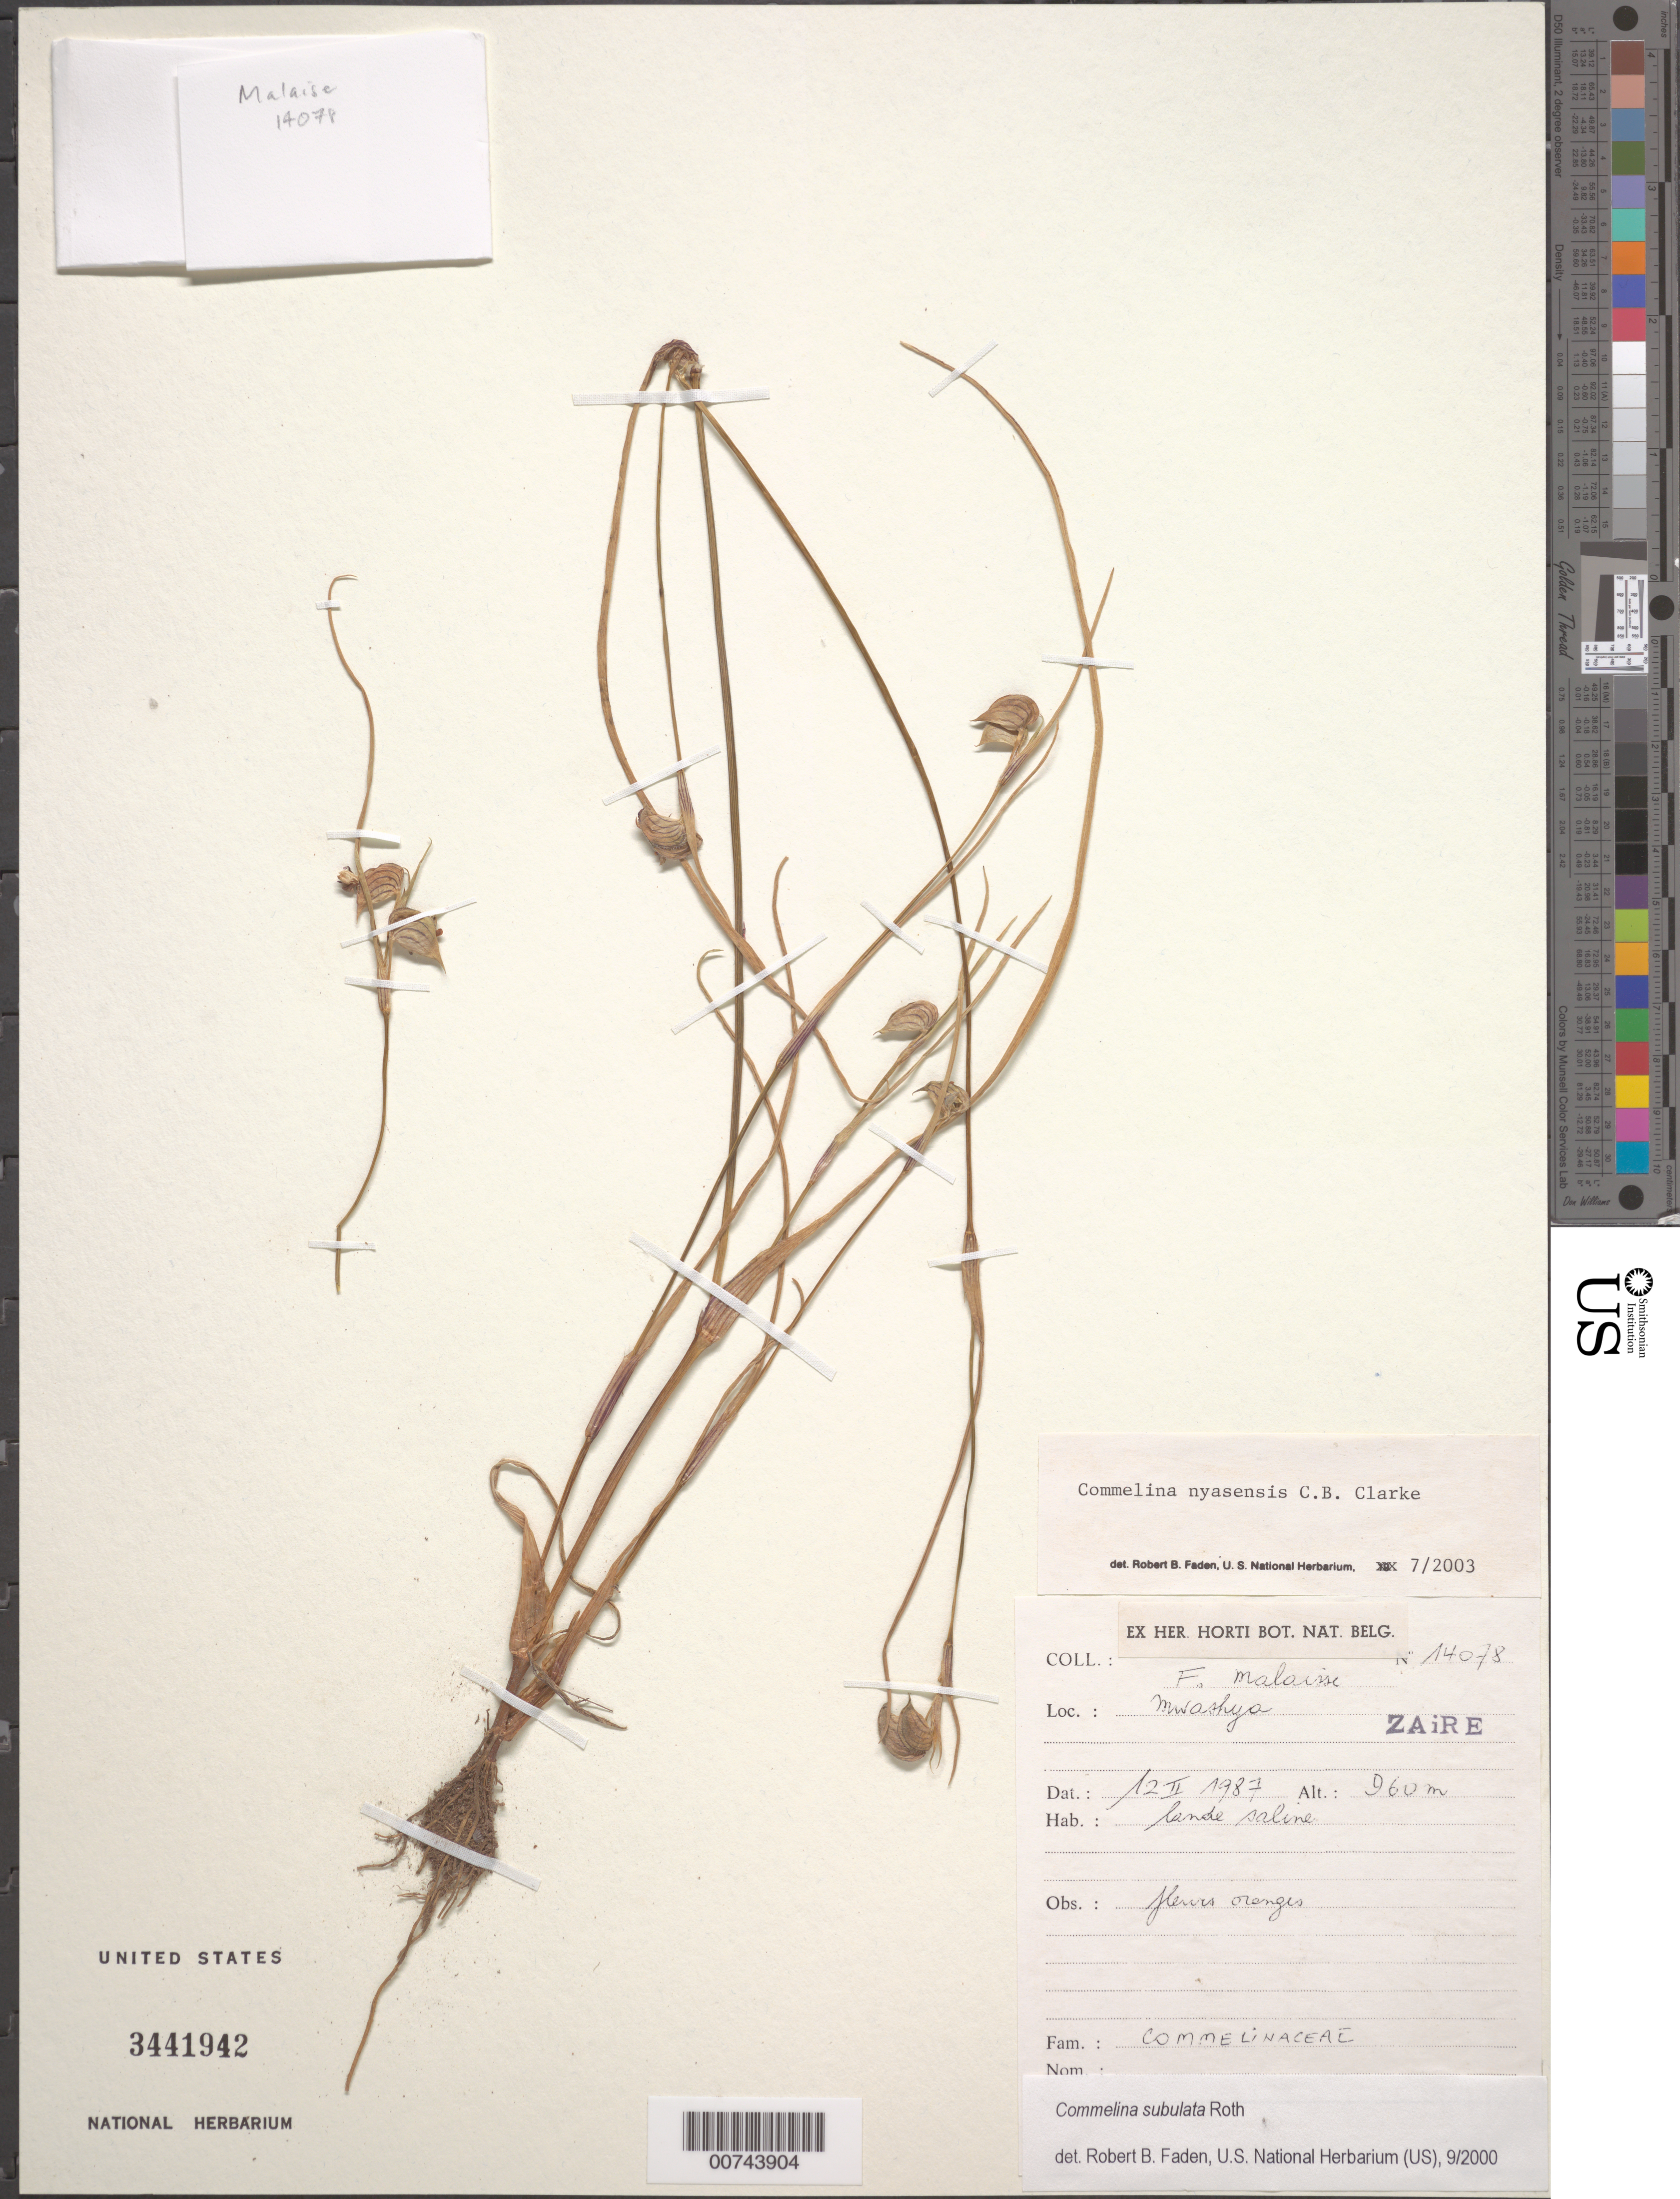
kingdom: Plantae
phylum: Tracheophyta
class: Liliopsida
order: Commelinales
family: Commelinaceae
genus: Commelina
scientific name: Commelina nyasensis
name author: C.B. Clarke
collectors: F. Malaisse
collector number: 14078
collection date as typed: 12 Feb 1987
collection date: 1987-02-12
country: Congo, Democratic Republic of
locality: Mwashya.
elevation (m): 960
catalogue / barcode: US 3441942